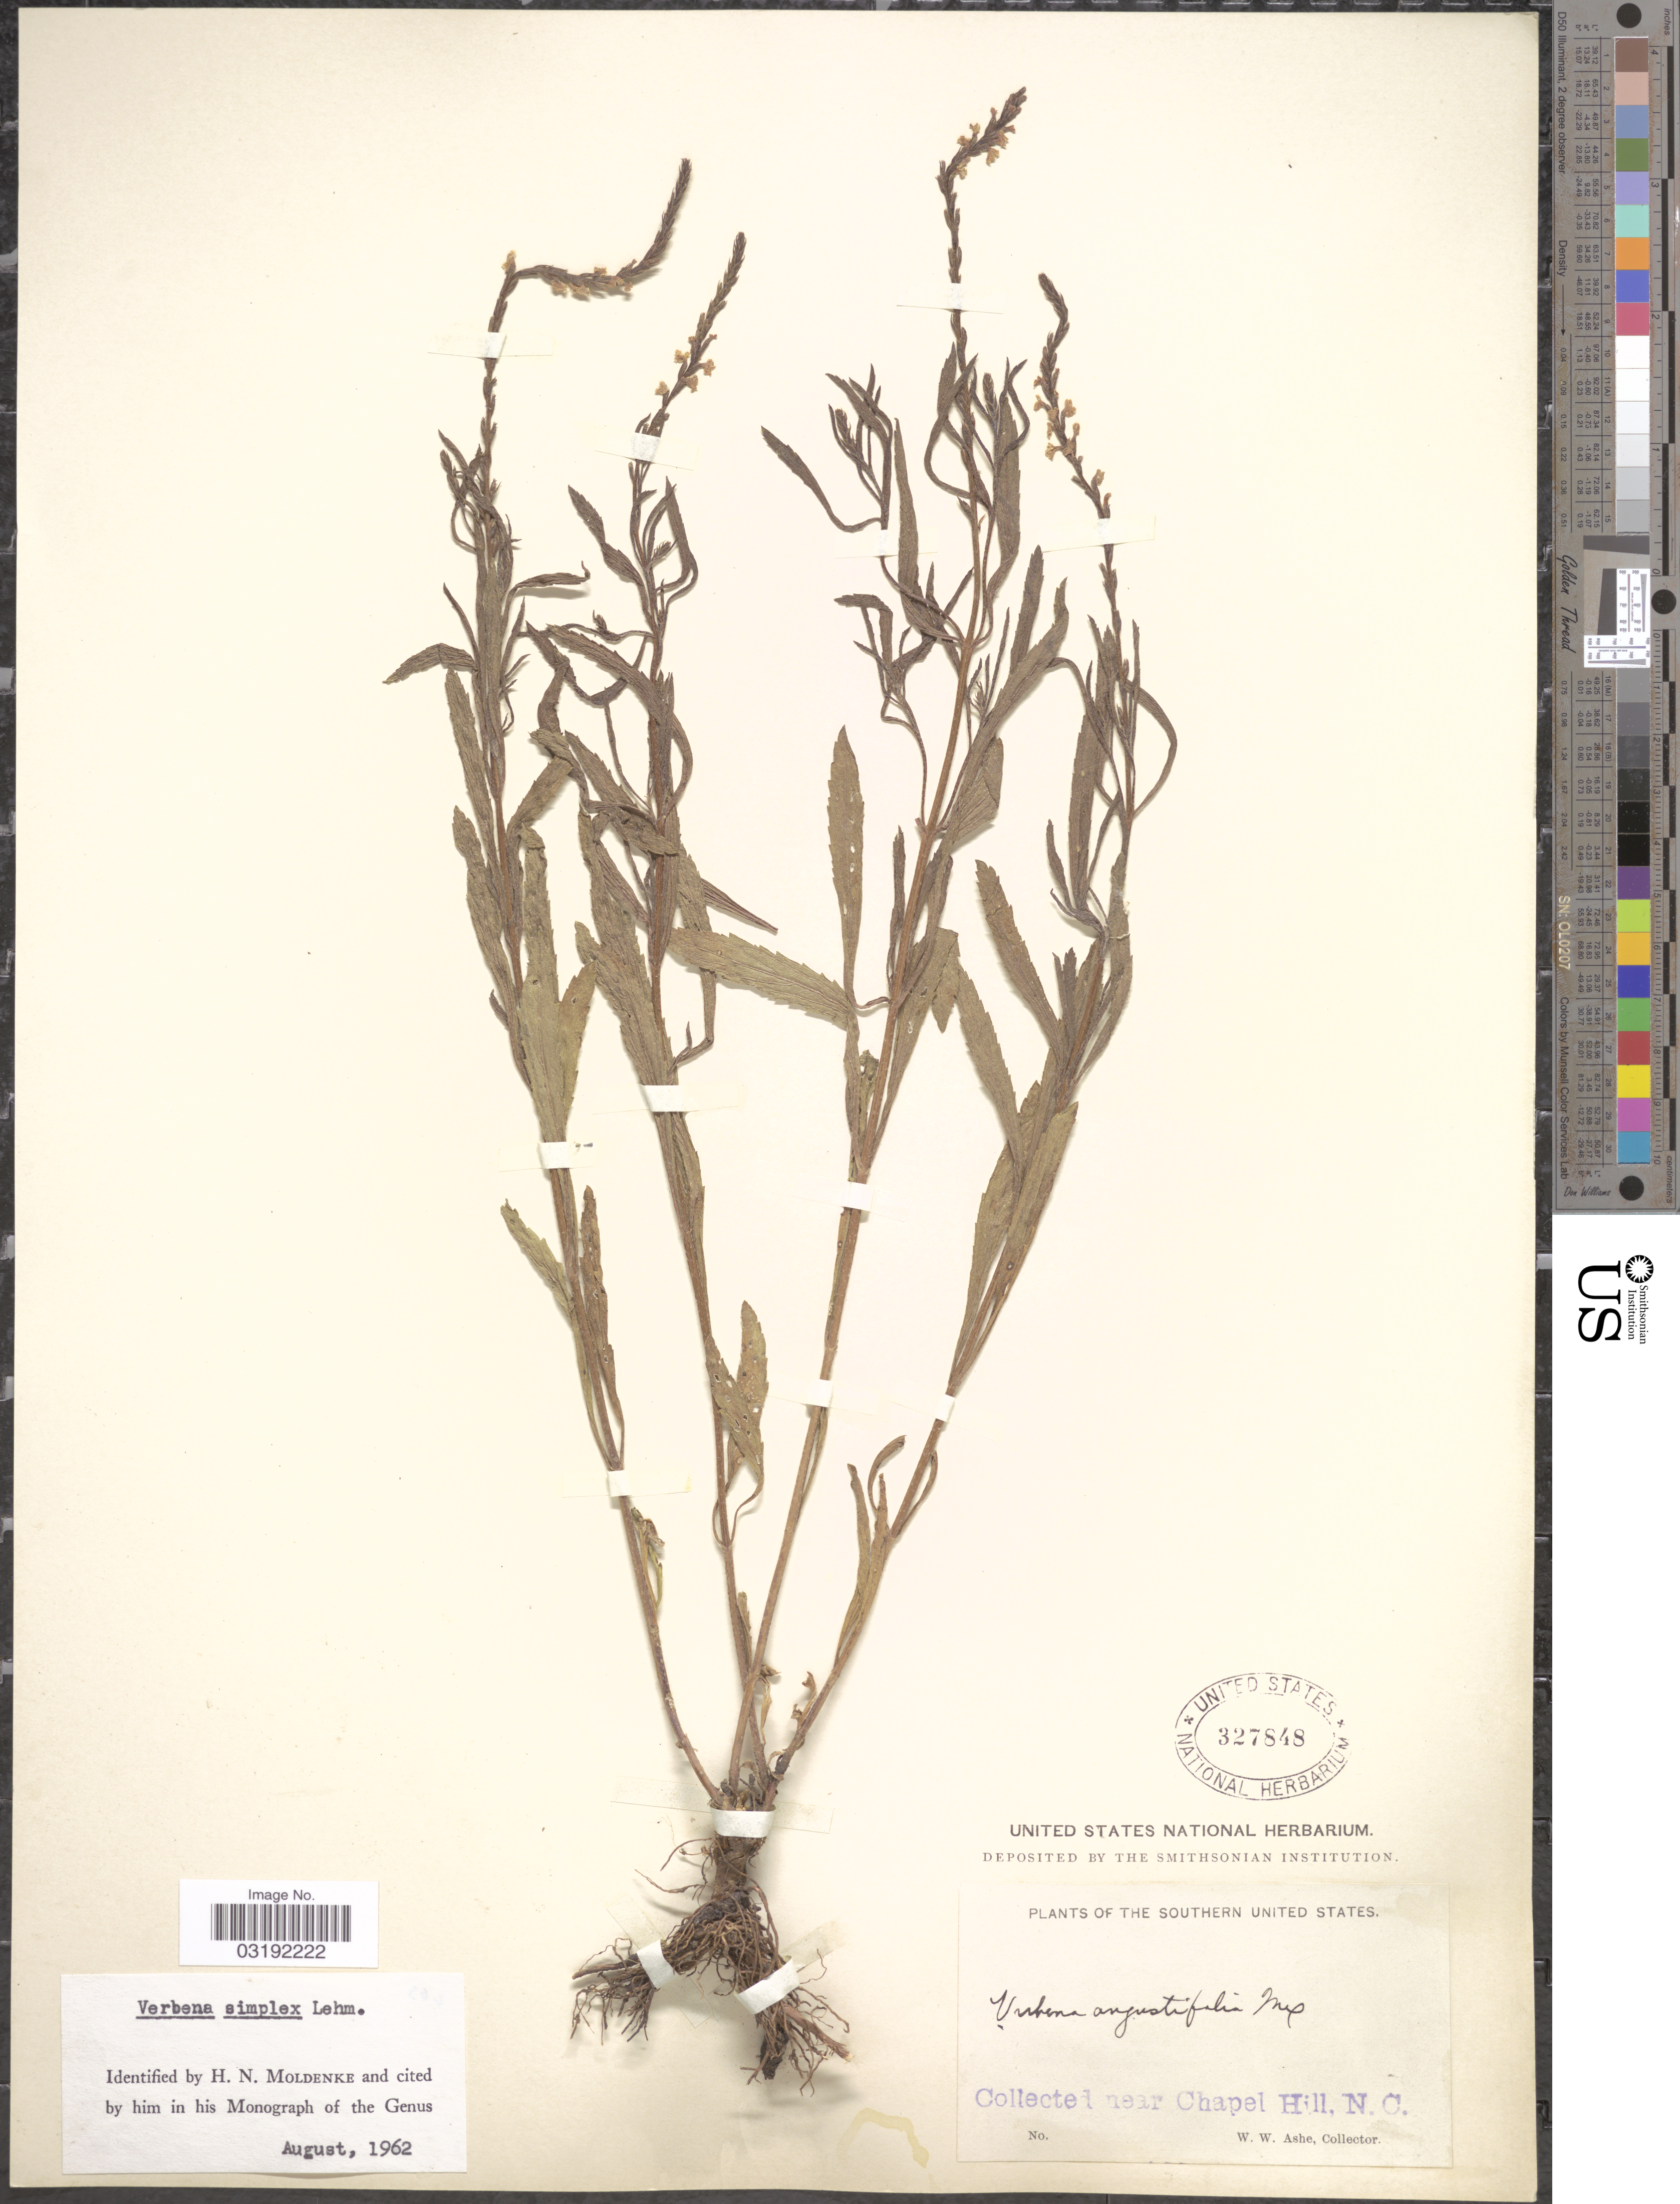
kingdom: Plantae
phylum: Tracheophyta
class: Magnoliopsida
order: Lamiales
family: Verbenaceae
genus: Verbena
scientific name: Verbena simplex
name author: F. Lehm.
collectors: W. W. Ashe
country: United States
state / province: North Carolina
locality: Southern United States, near Chapel Hill.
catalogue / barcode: US 327848